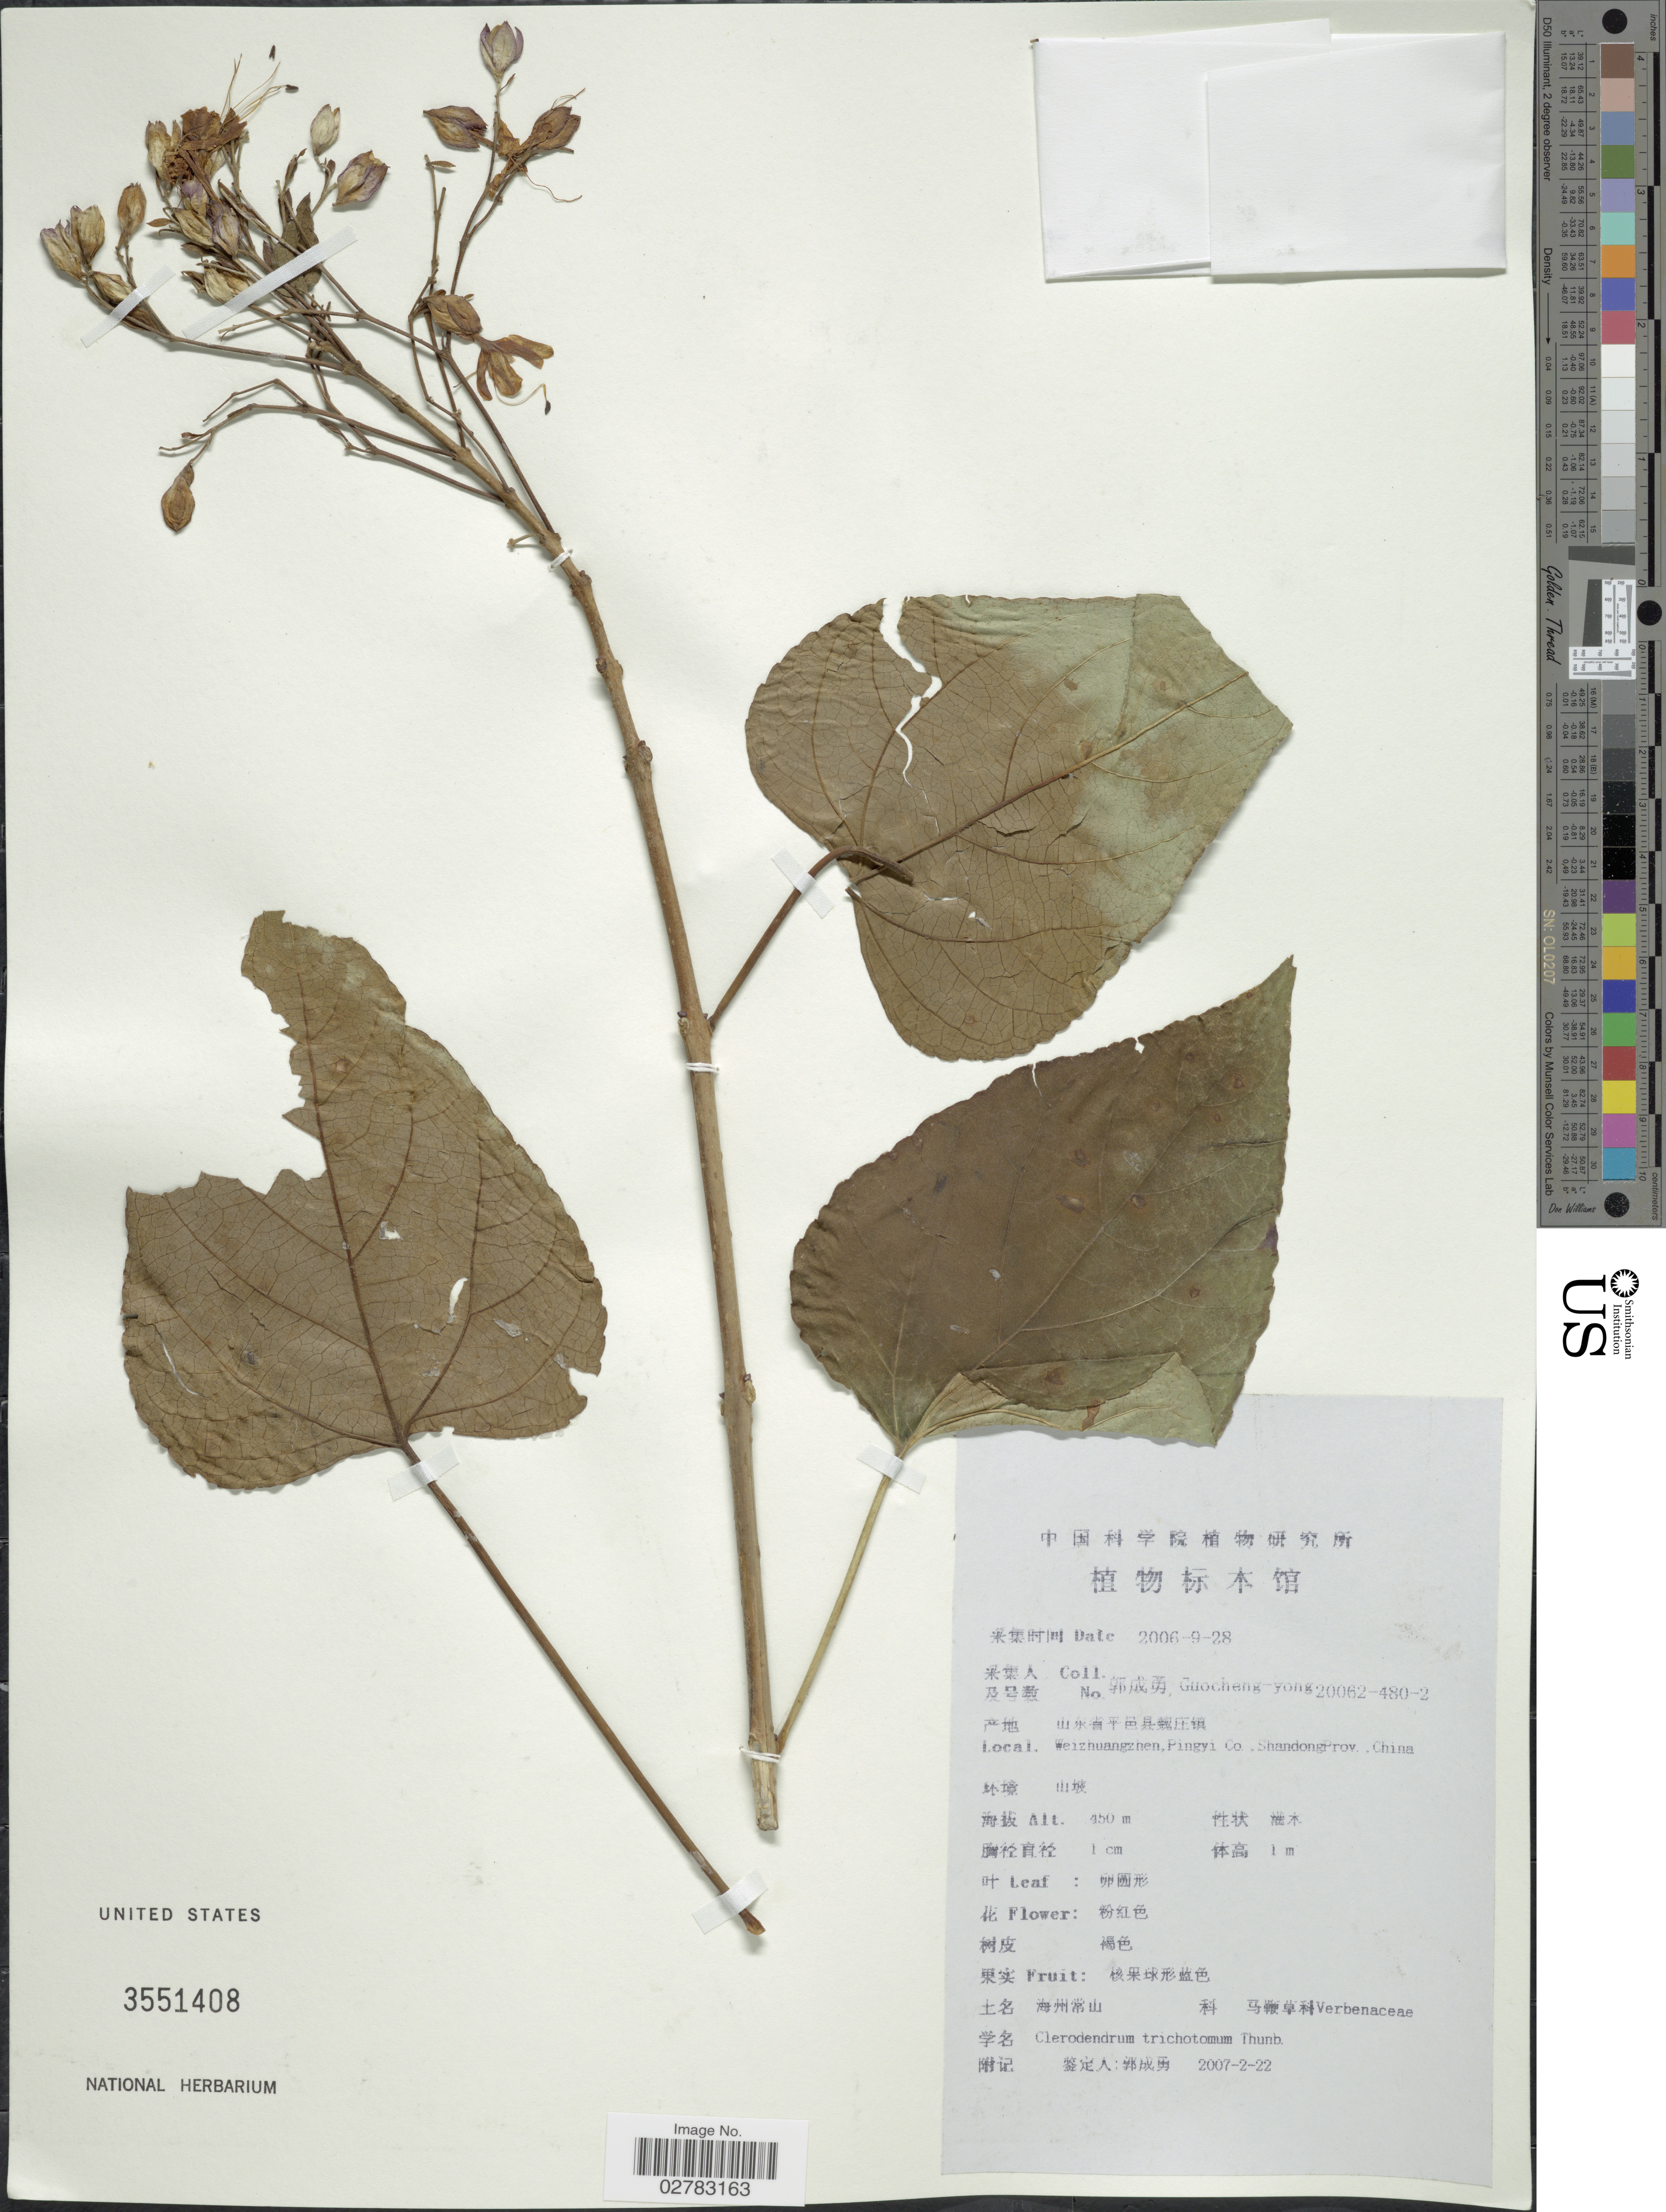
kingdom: Plantae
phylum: Tracheophyta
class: Magnoliopsida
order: Lamiales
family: Lamiaceae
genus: Clerodendrum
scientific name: Clerodendrum trichotomum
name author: Thunb.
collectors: Guo cheng-yong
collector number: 20062-480-2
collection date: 2006-09-28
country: China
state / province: Shandong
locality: Weizhuangzhen, Pingyi Co.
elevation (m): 450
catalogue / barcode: US 3551408